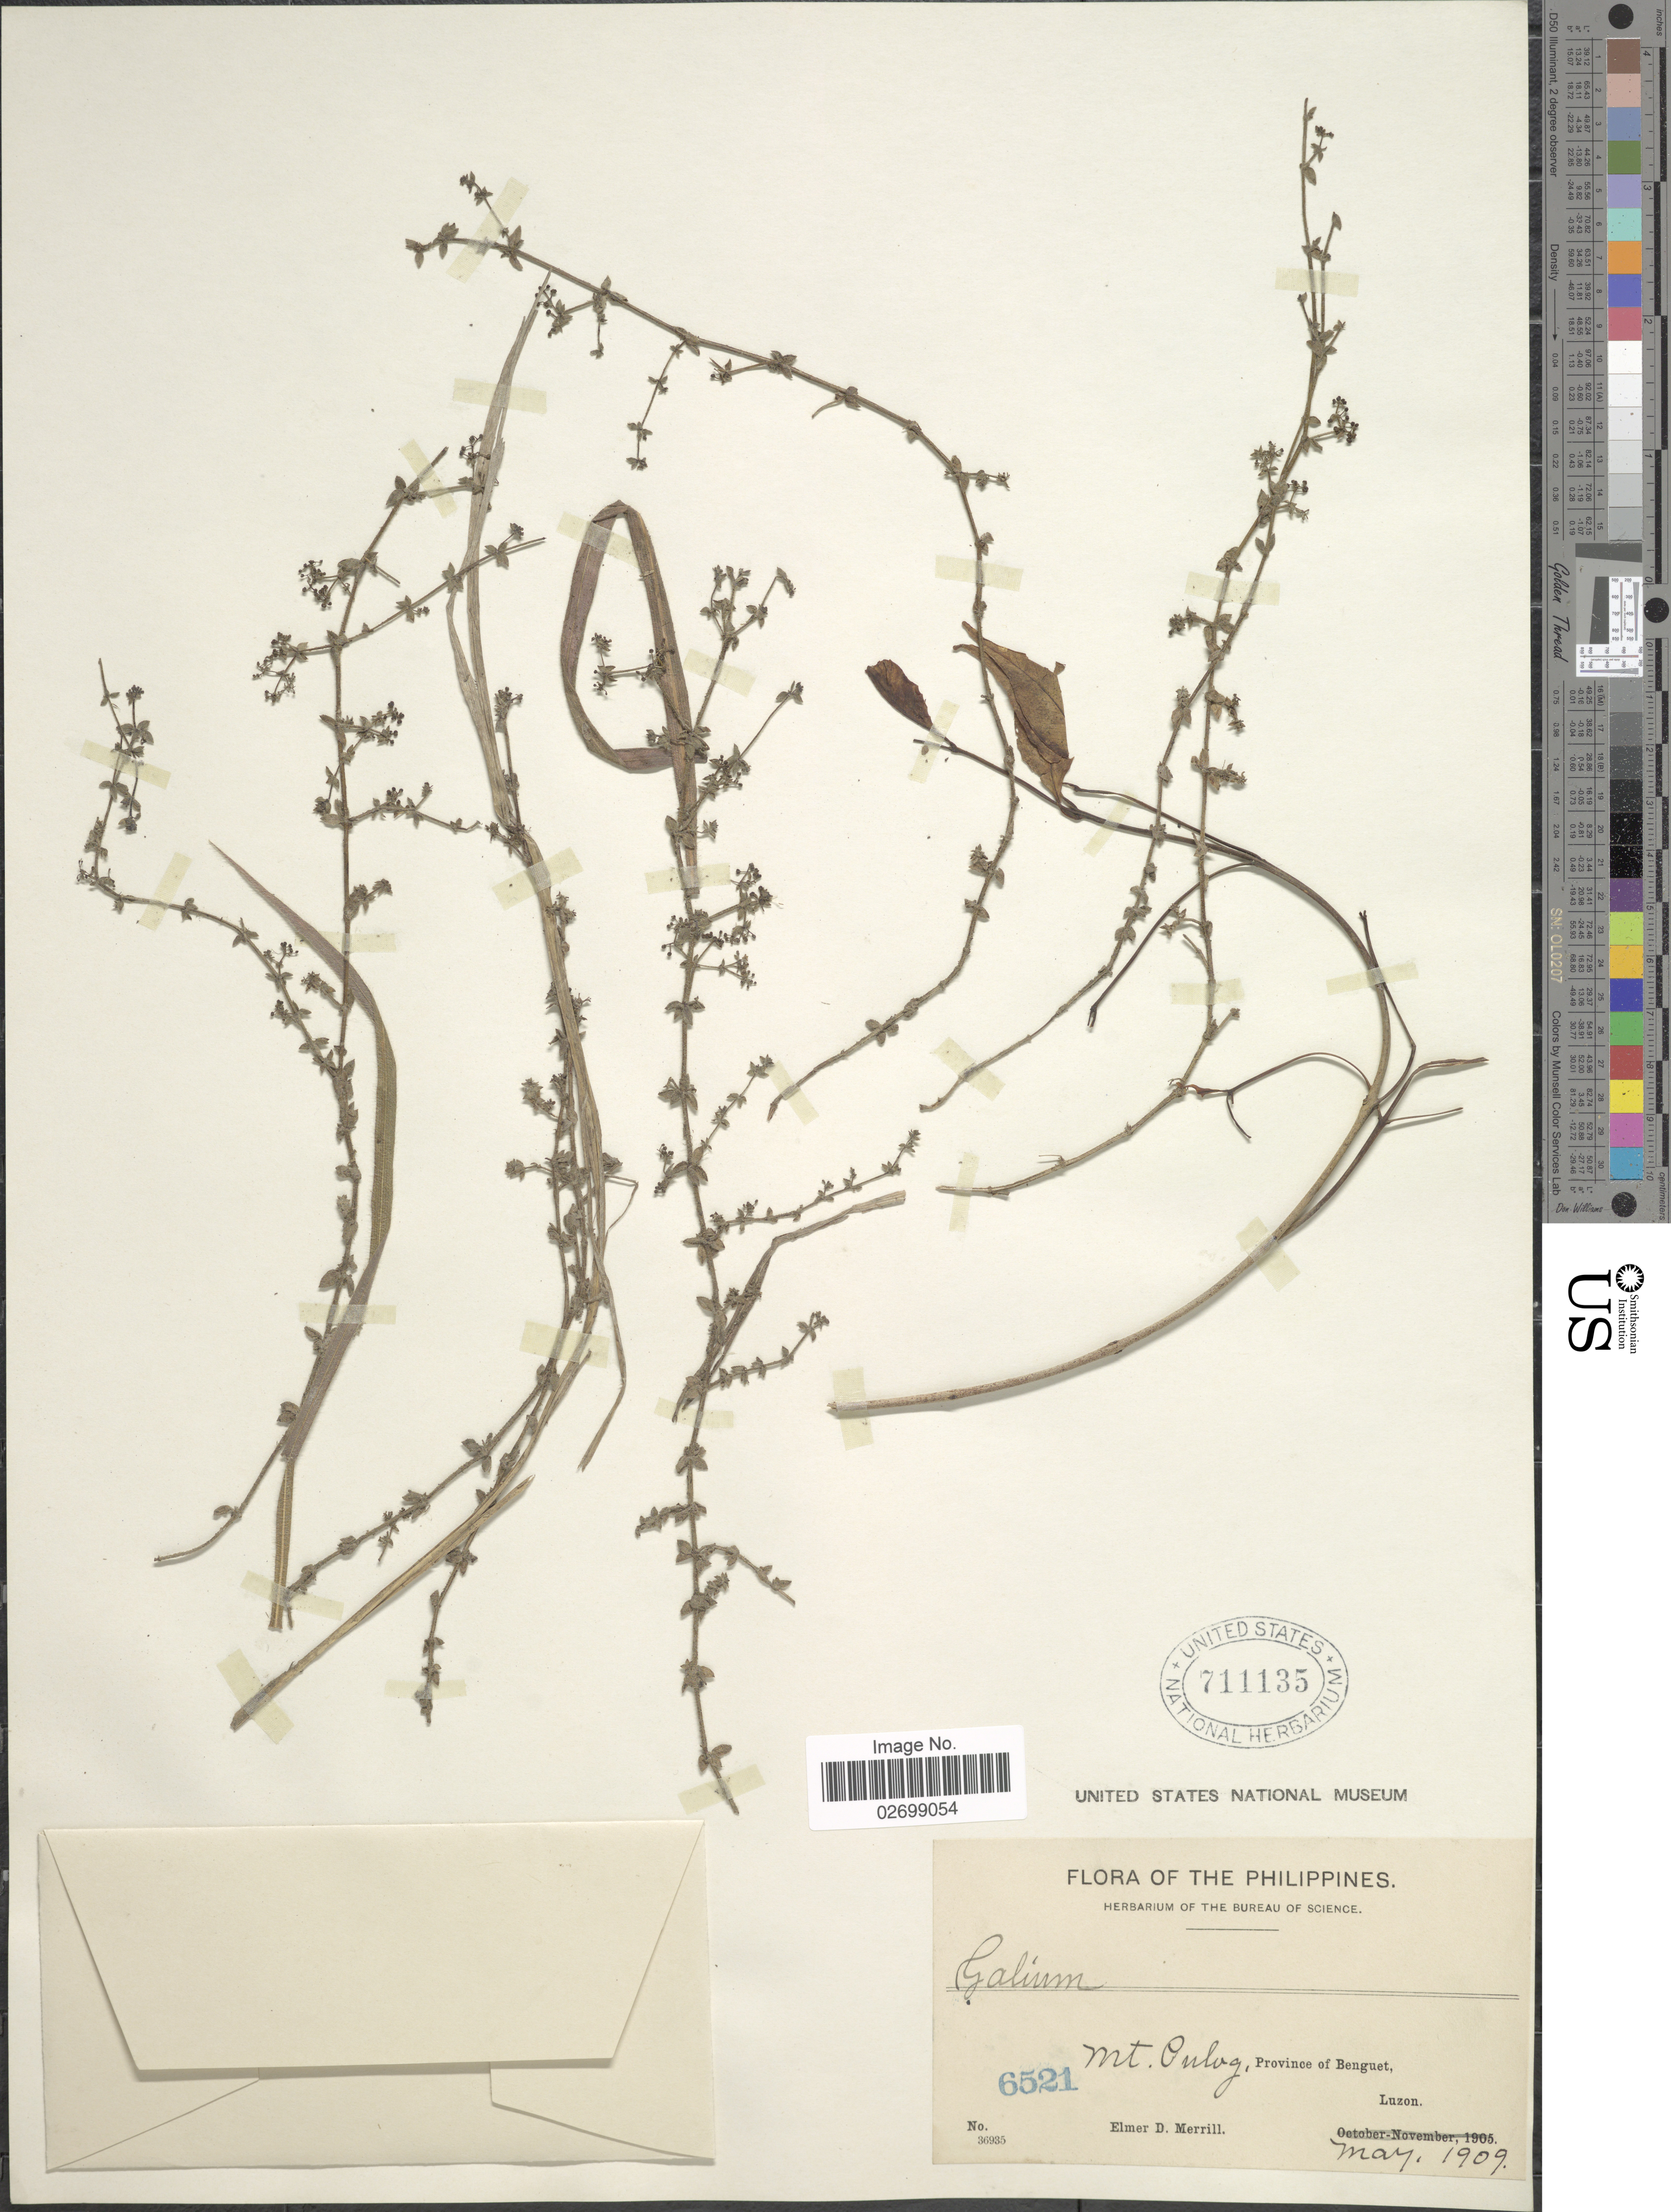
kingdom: Plantae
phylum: Tracheophyta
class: Magnoliopsida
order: Gentianales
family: Rubiaceae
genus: Galium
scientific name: Galium philippinense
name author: Merr.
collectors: E. D. Merrill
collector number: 6521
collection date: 1909-05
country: Philippines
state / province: Cordillera (Administrative Region)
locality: Mt. Onlog, Province of Benguet, Luzon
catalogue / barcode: US 711135